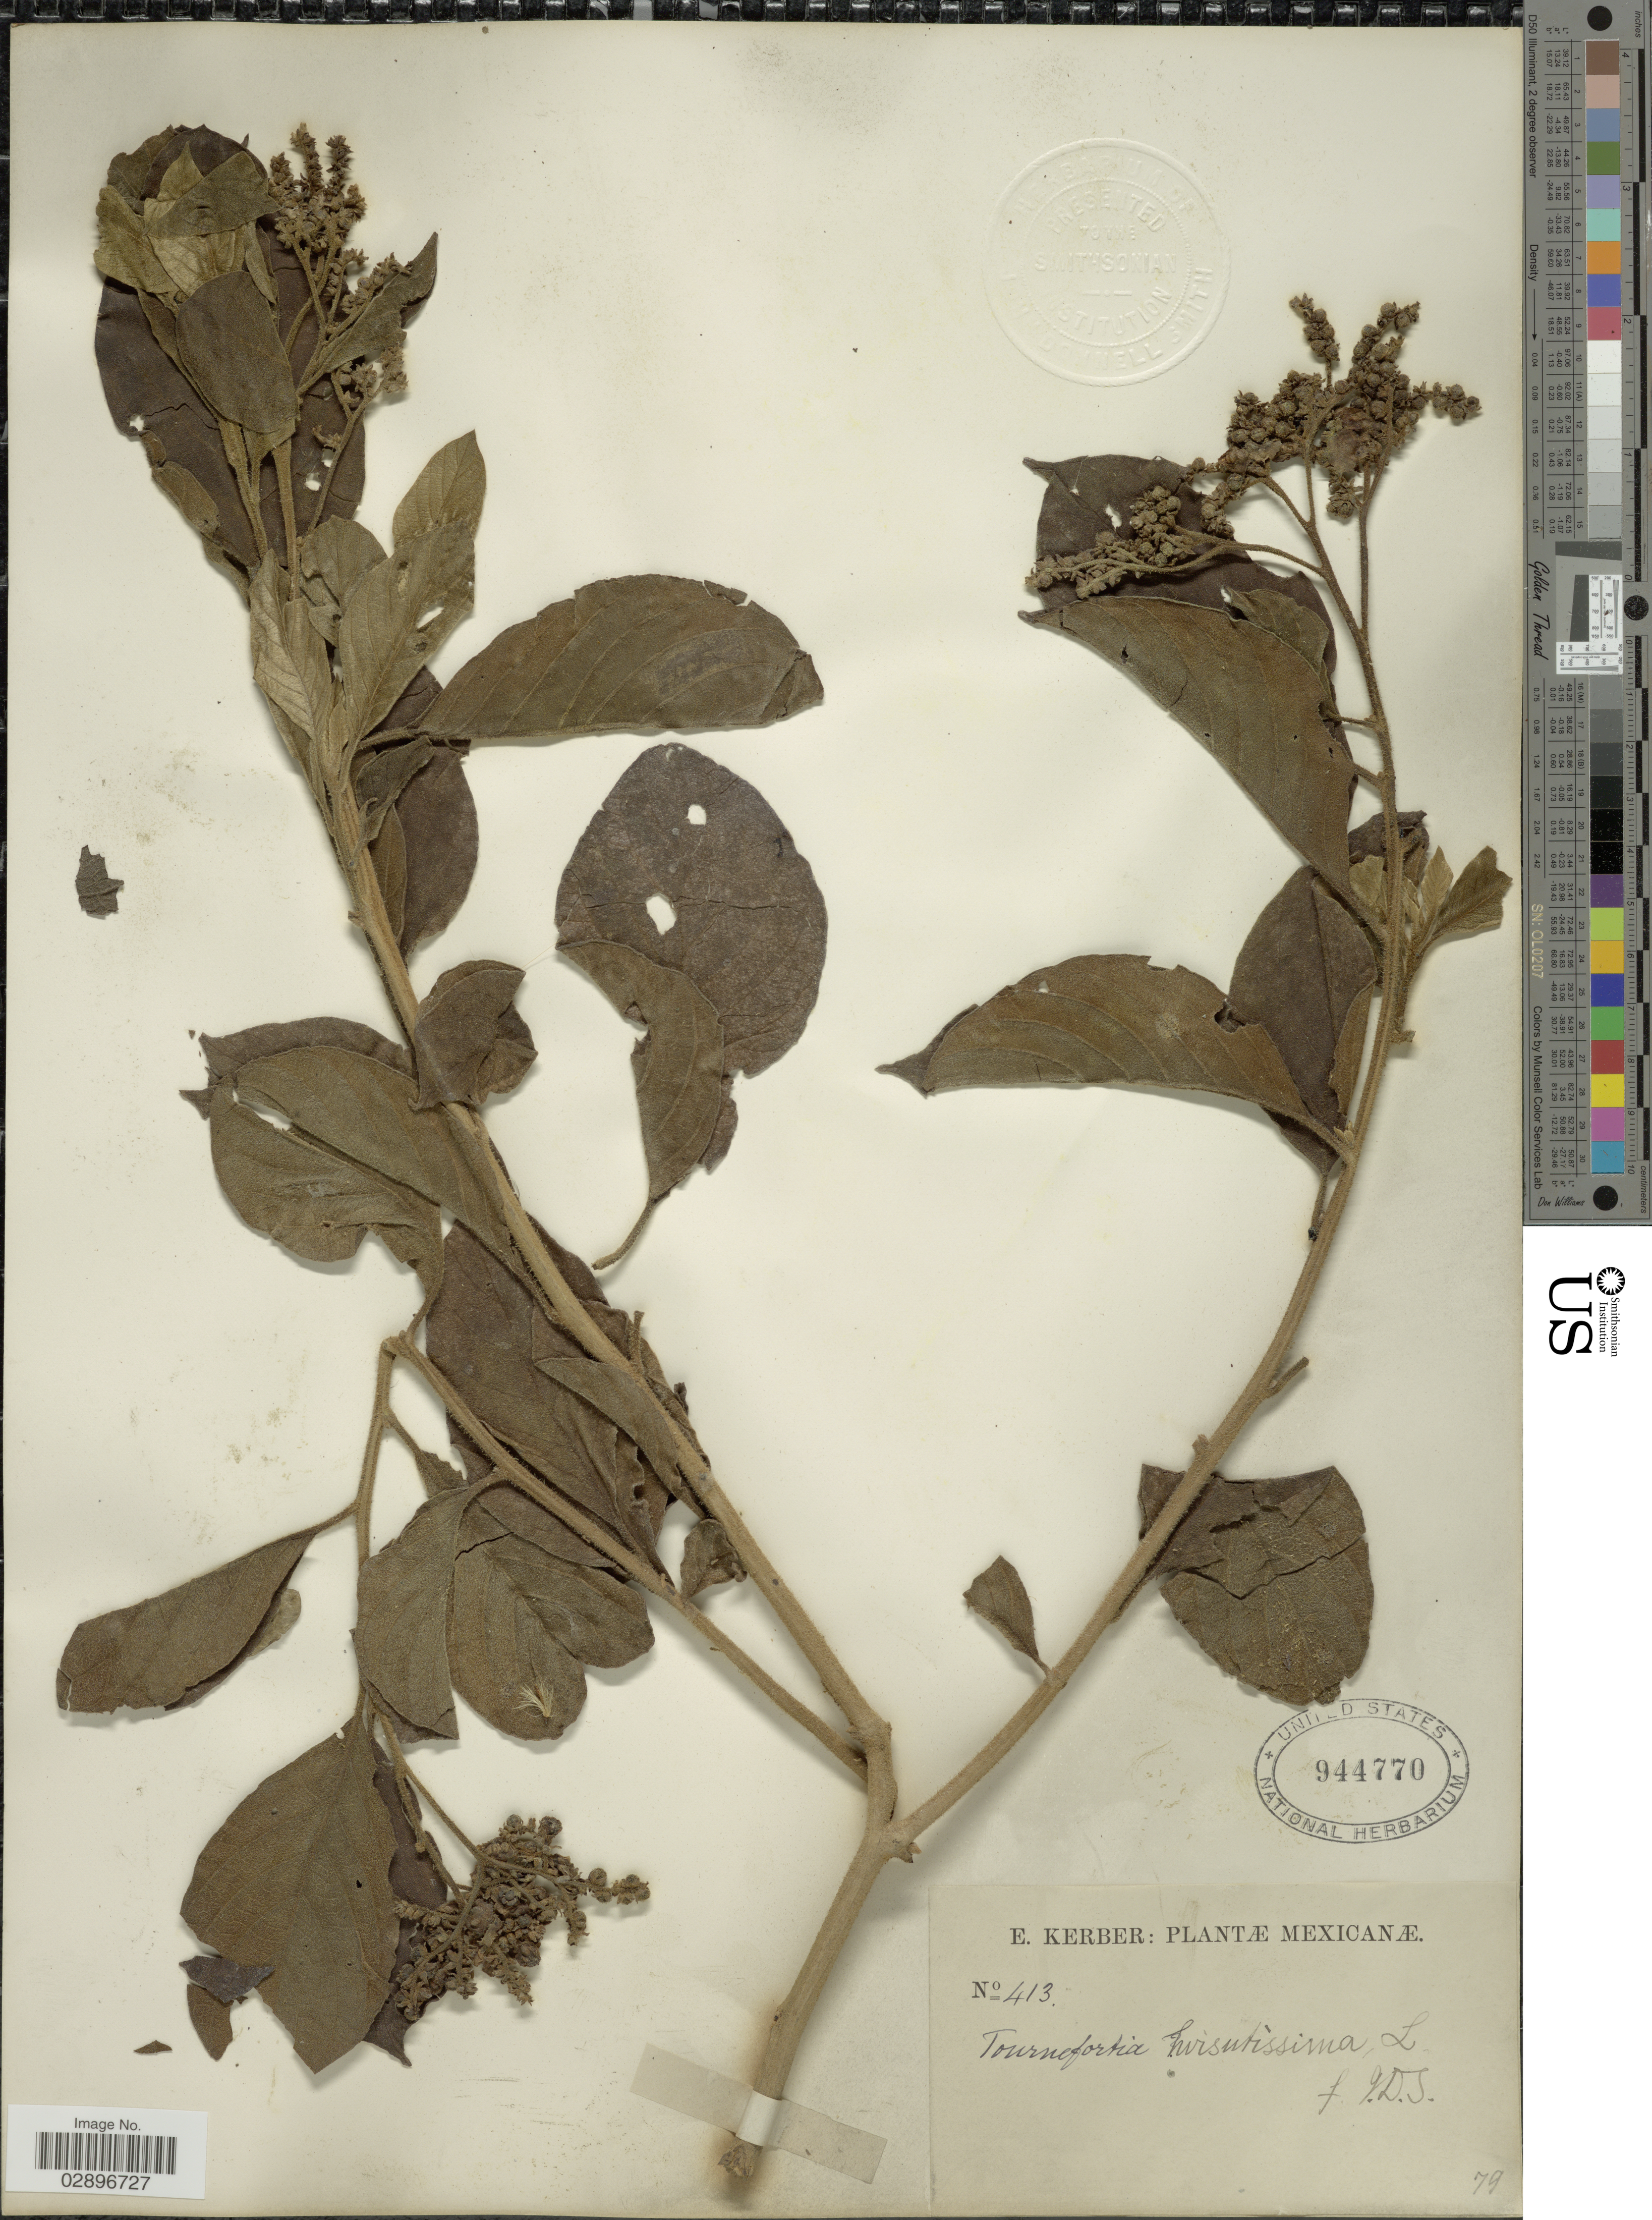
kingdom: Plantae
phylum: Tracheophyta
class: Magnoliopsida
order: Boraginales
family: Heliotropiaceae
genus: Tournefortia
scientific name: Tournefortia hirsutissima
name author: L.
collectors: E. Kerber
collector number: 413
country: Mexico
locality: Mexicanæ.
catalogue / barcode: US 944770